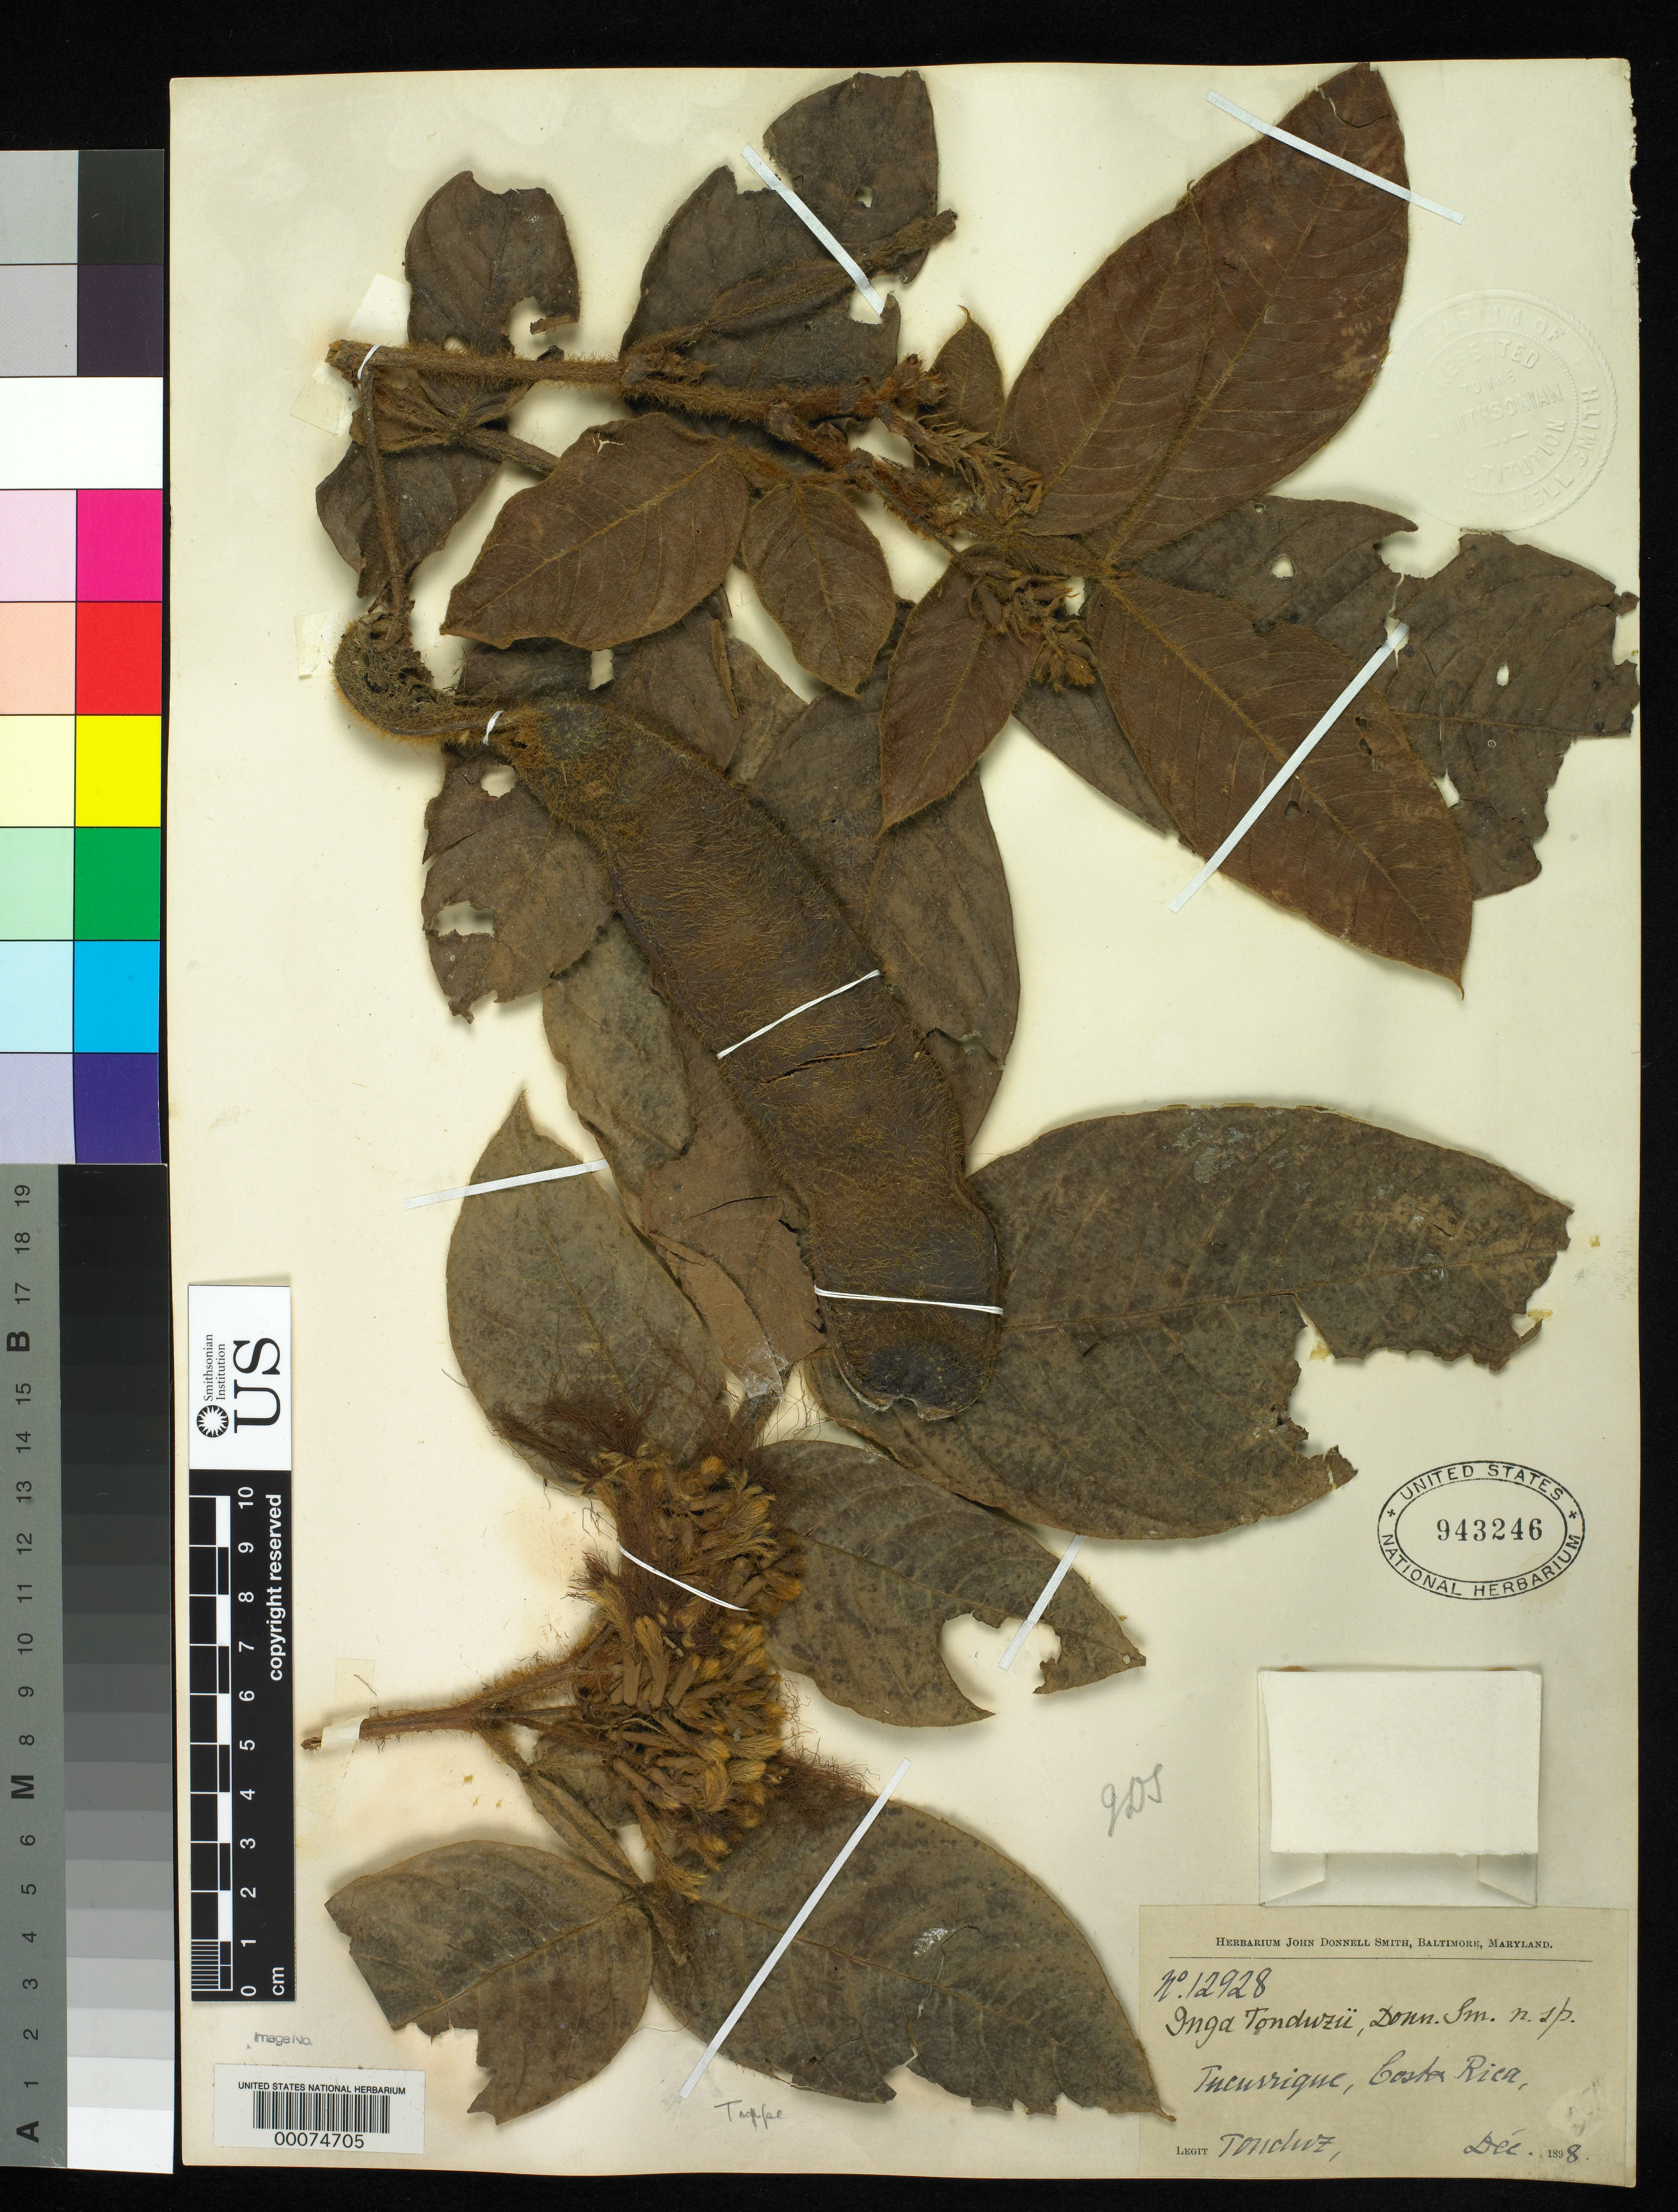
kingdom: Plantae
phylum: Tracheophyta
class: Magnoliopsida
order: Fabales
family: Fabaceae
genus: Inga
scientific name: Inga tonduzii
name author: Donn. Sm.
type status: Type Collection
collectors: A. Tonduz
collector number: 12928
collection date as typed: Dec 1898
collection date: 1898-12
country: Costa Rica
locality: Tucurrique.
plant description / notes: Annotated "Type" in unknown hand (and Sousa 1993 cites "holotipo" at US); one of two specimens ex John Donnell Smith herbarium (USNH 943246, 943247), neither clearly the holotype.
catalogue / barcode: US 943246